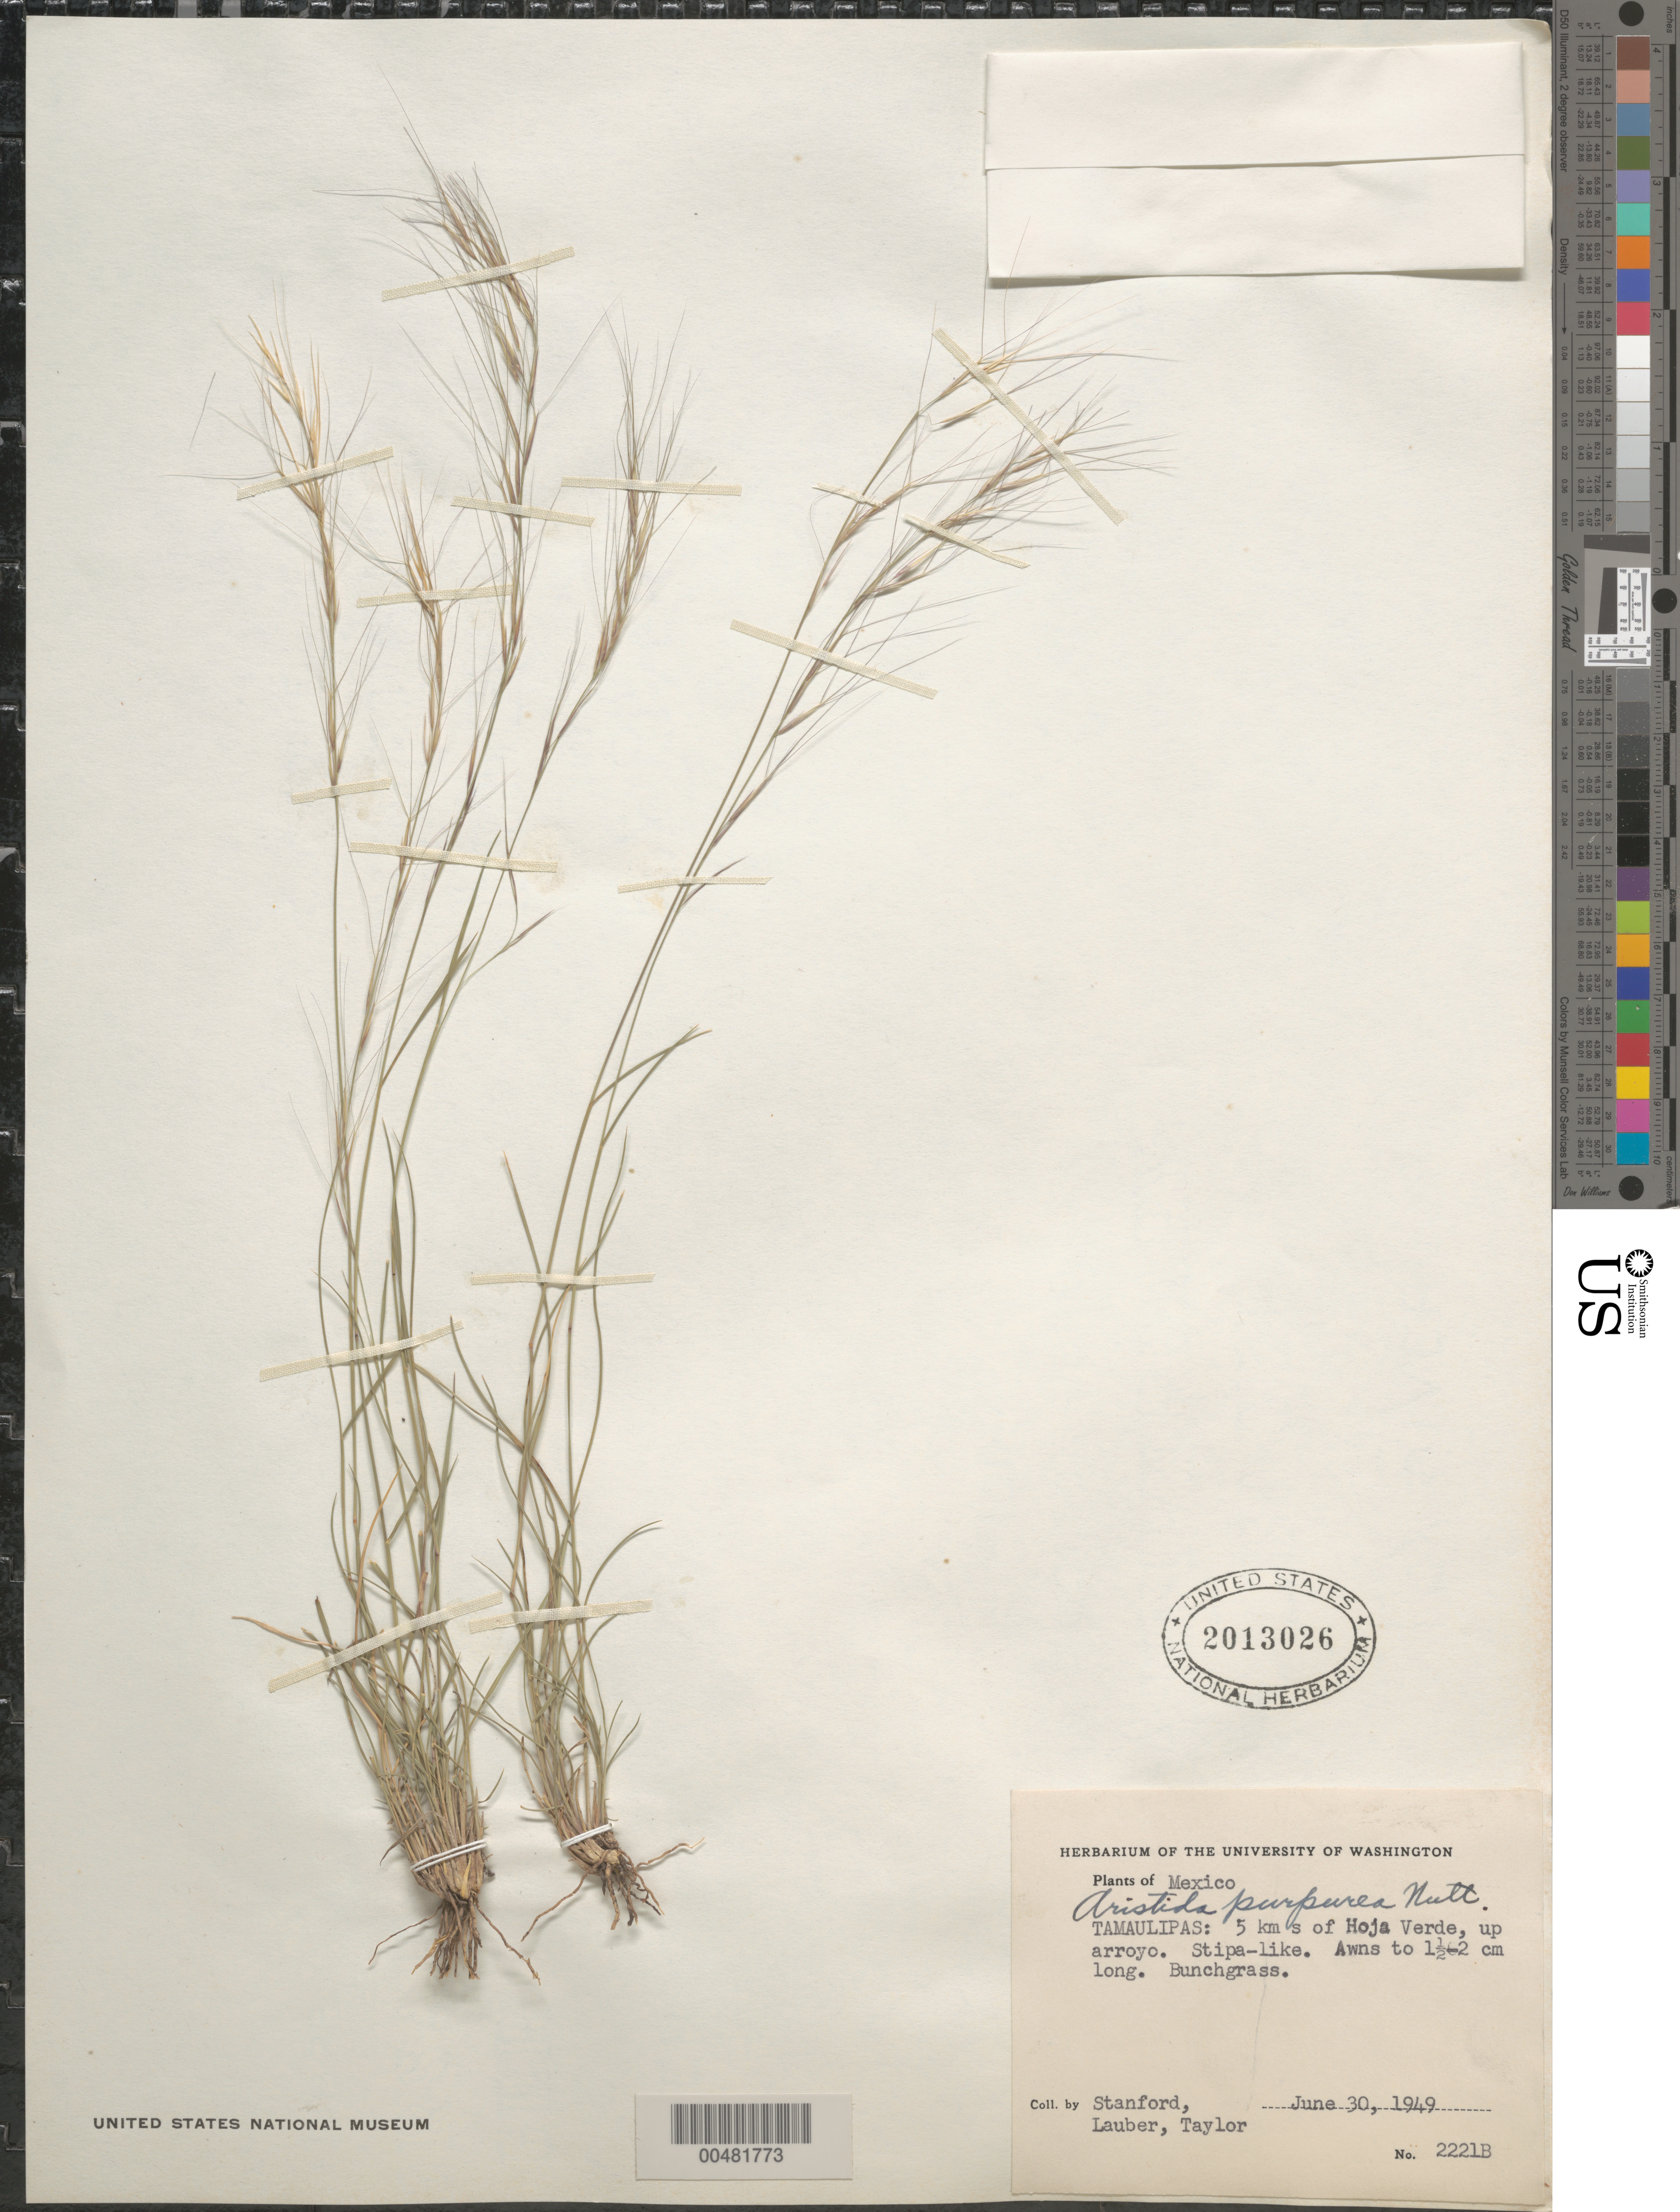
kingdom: Plantae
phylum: Tracheophyta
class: Liliopsida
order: Poales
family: Poaceae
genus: Aristida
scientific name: Aristida purpurea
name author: Nutt.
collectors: -. Stanford, -. Lauber & -- Taylor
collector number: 2221B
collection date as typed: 30 Jun 1949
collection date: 1949-06-30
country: Mexico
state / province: Tamaulipas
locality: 5 km S of Hoja Verde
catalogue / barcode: US 2013026